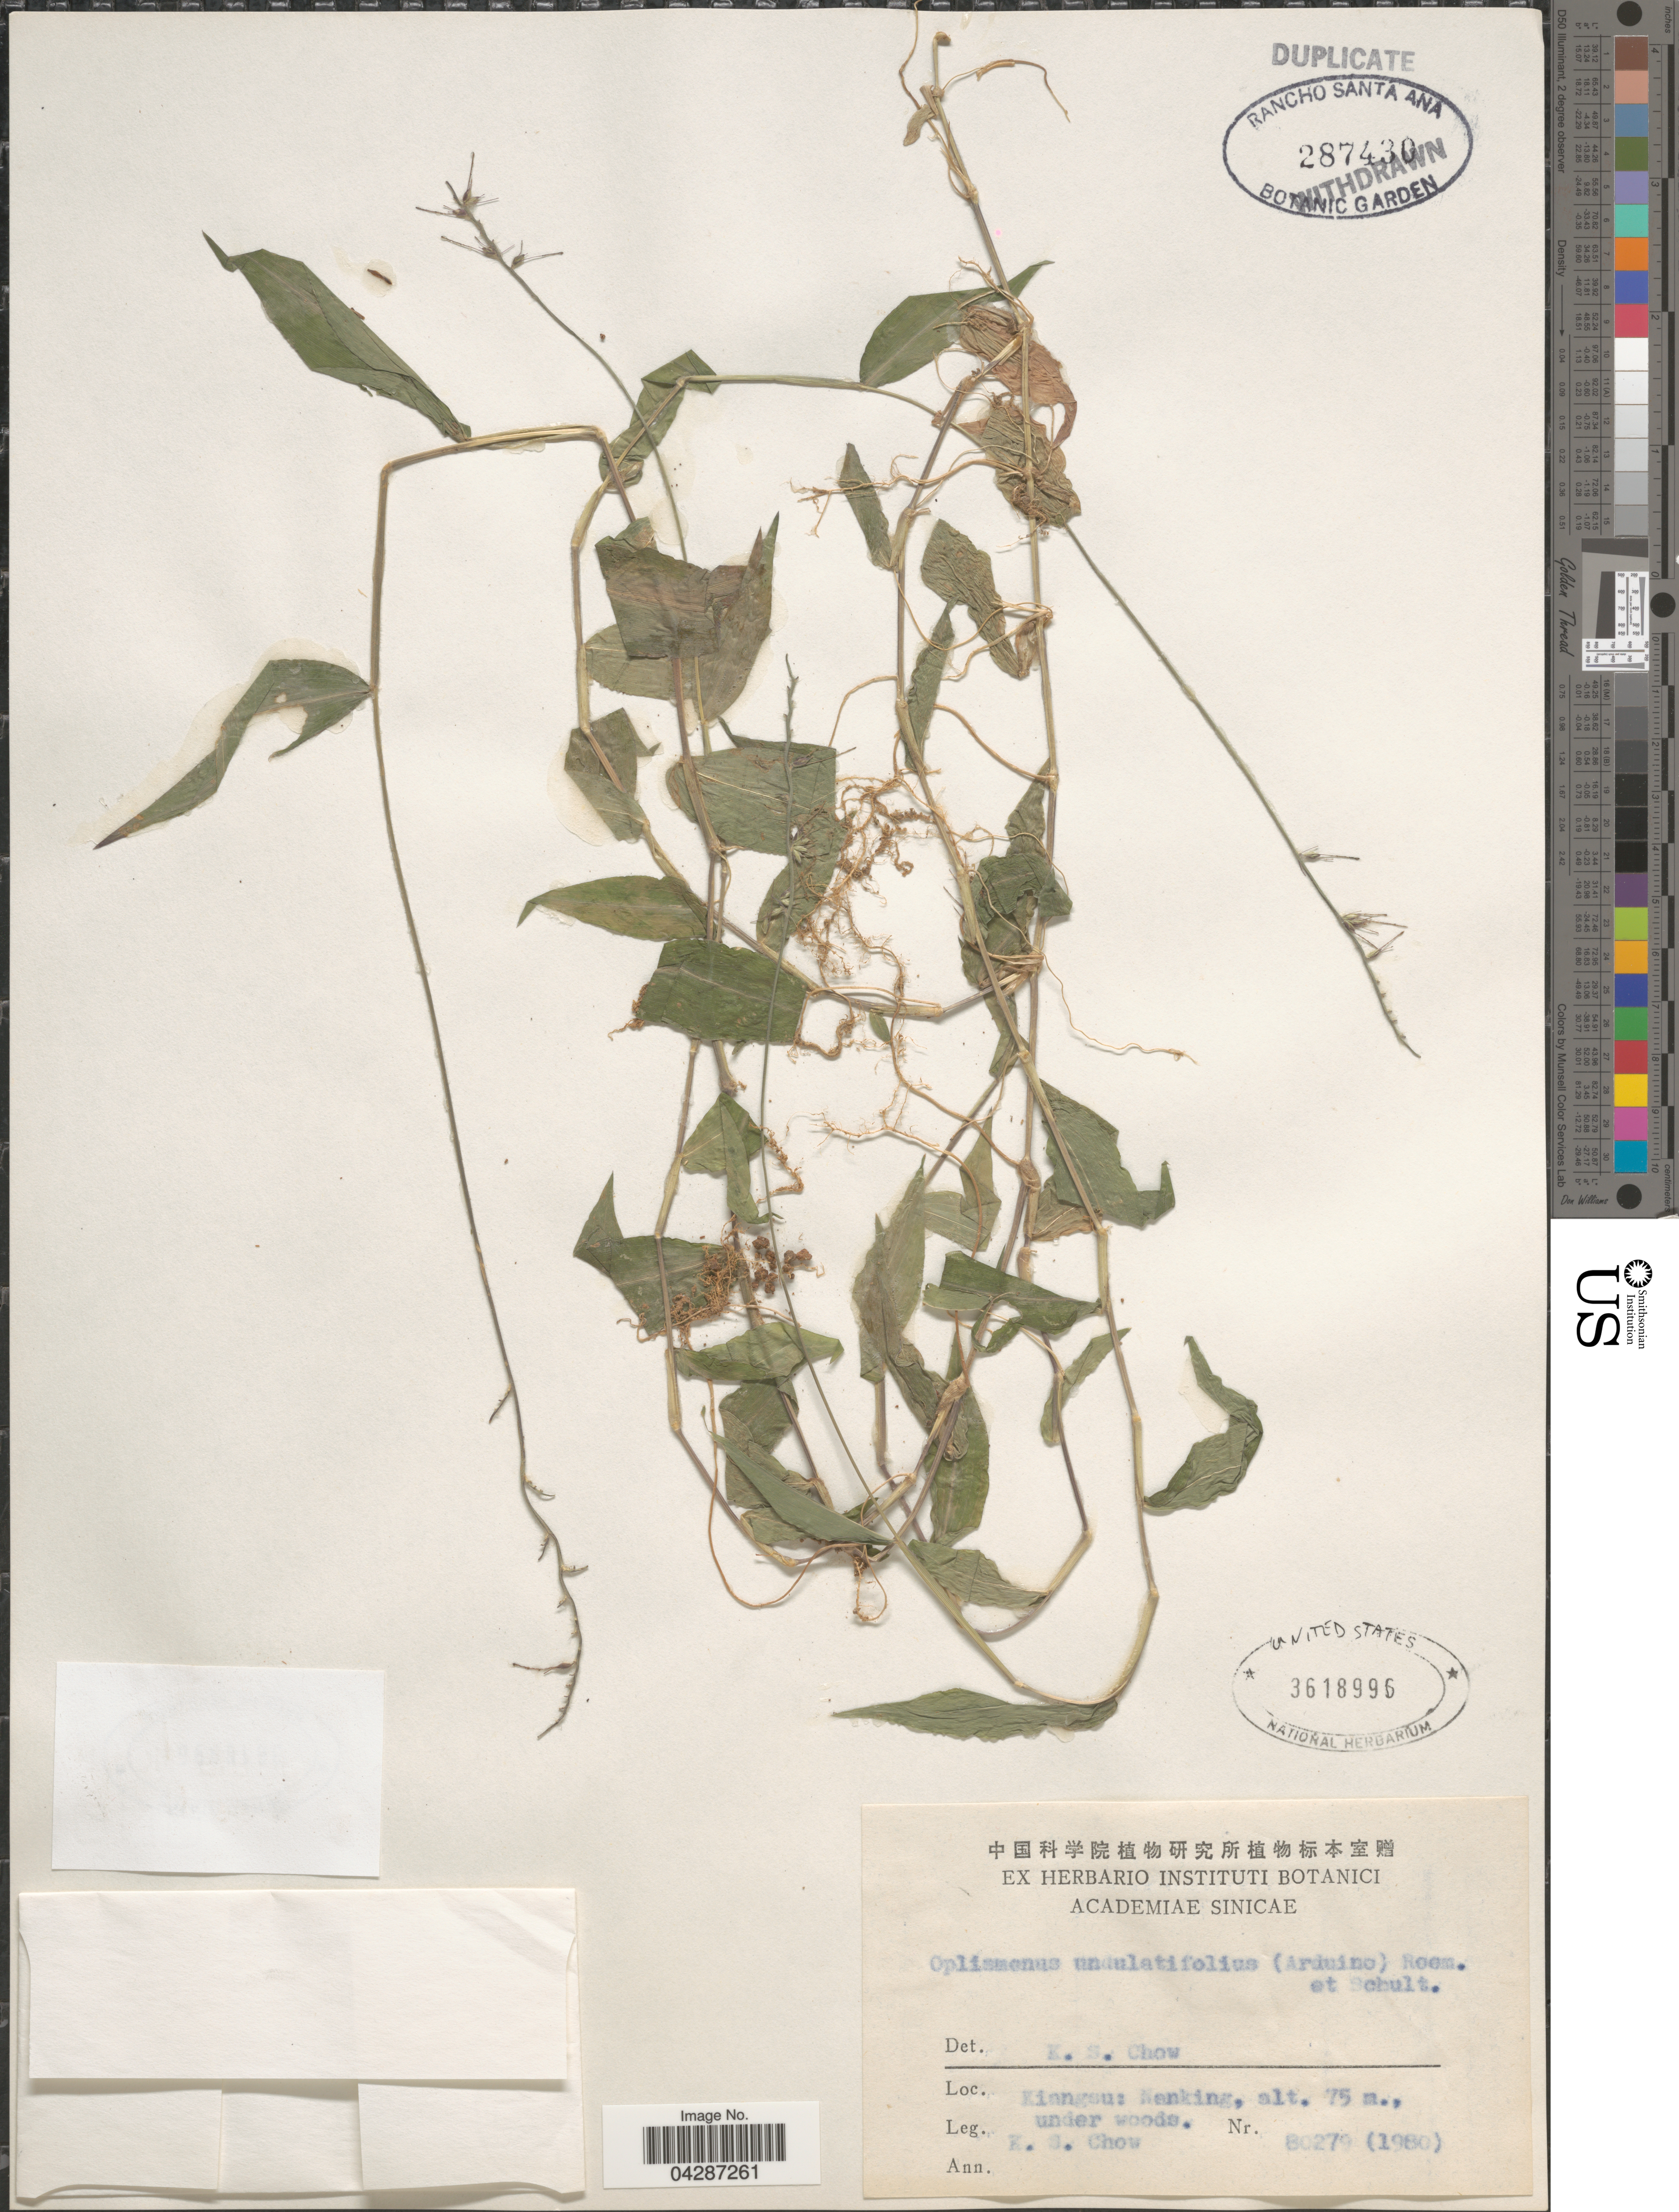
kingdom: Plantae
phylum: Tracheophyta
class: Liliopsida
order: Poales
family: Poaceae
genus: Oplismenus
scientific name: Oplismenus undulatifolius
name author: (Ard.) P. Beauv.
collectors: K. Chow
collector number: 80279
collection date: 1980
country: China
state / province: Jiangsu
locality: Kiangsu: Nanking.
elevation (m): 75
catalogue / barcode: US 3618996